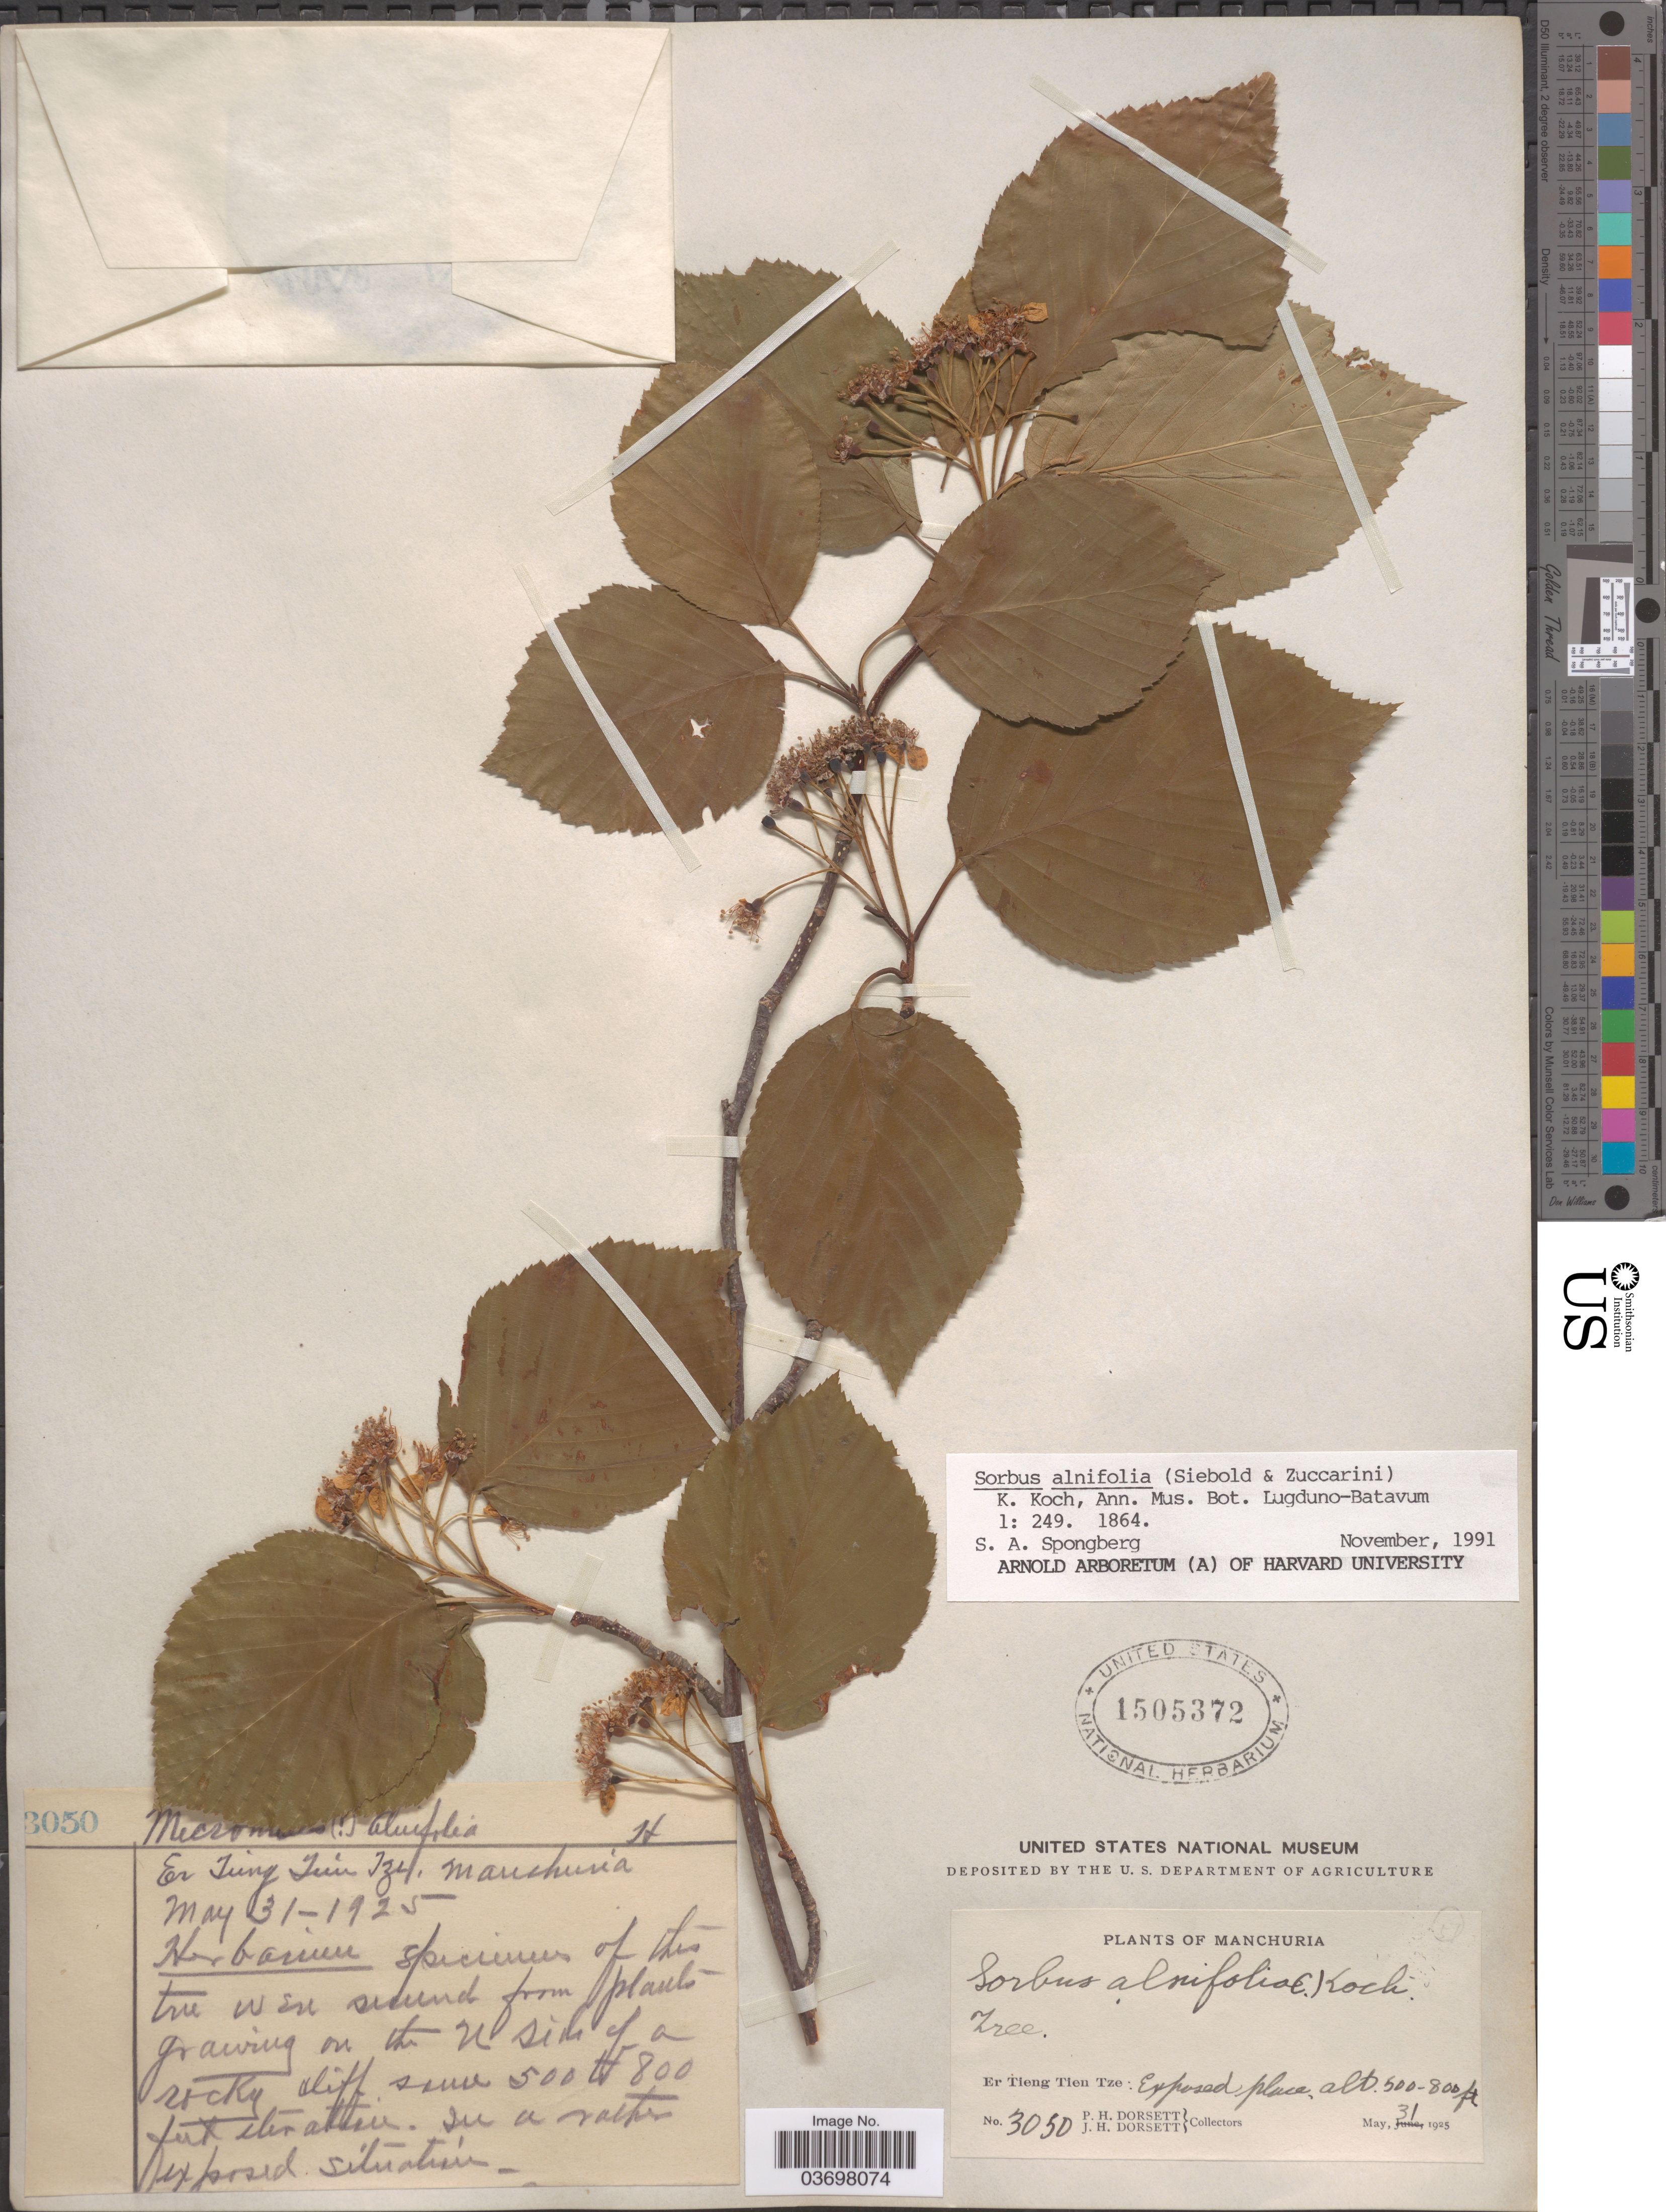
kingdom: Plantae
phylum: Tracheophyta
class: Magnoliopsida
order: Rosales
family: Rosaceae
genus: Sorbus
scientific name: Sorbus alnifolia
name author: (Siebold & Zucc.) K. Koch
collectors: P. H. Dorsett & J. Dorsett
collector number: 3050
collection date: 1925-05-31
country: China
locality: Manchuria. Er Tieng Tien Tze.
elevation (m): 152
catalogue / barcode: US 1505372